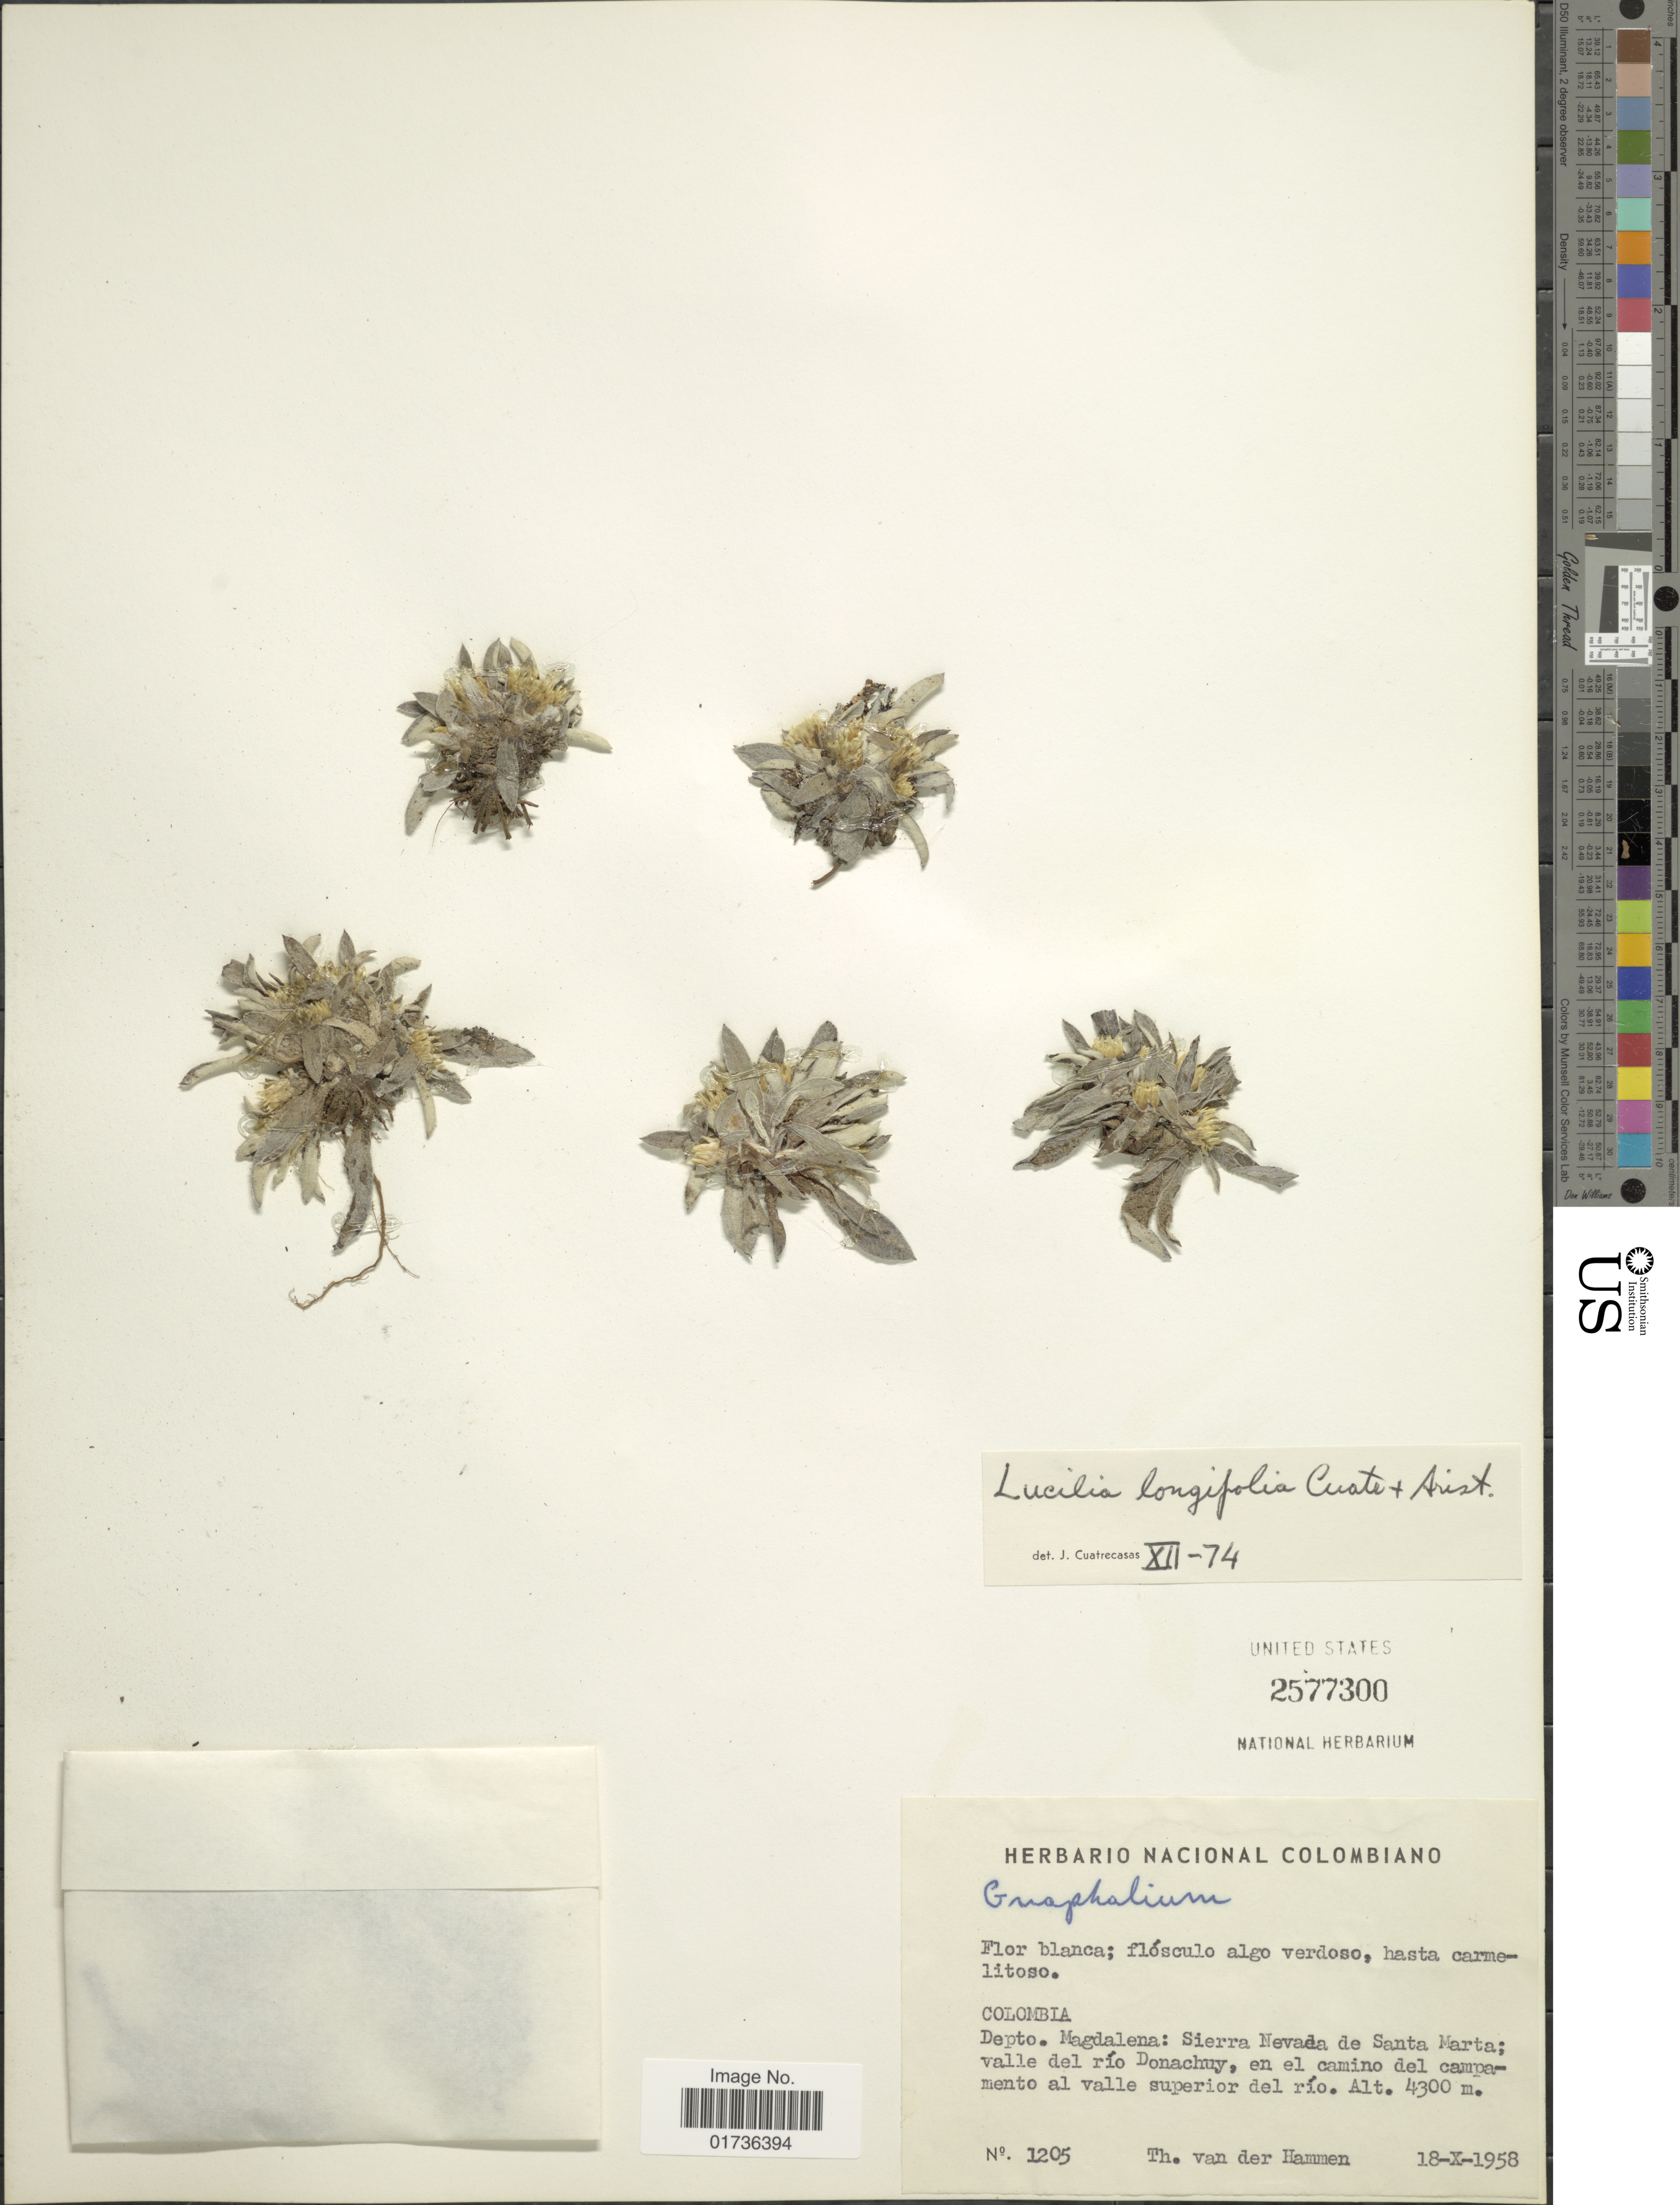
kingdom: Plantae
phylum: Tracheophyta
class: Magnoliopsida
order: Asterales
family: Asteraceae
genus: Belloa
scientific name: Belloa longifolia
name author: (Cuatrec. & Aristeg.) Sagást. & M.O. Dillon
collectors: T. Hammen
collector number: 1205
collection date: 1958-10-18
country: Colombia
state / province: Magdalena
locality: Depto Magdalena: Sierra Nevada de Santa Marta; valle del río Donachuy, en le camino del campamento al valle superior del río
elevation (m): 4300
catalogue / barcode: US 2577300